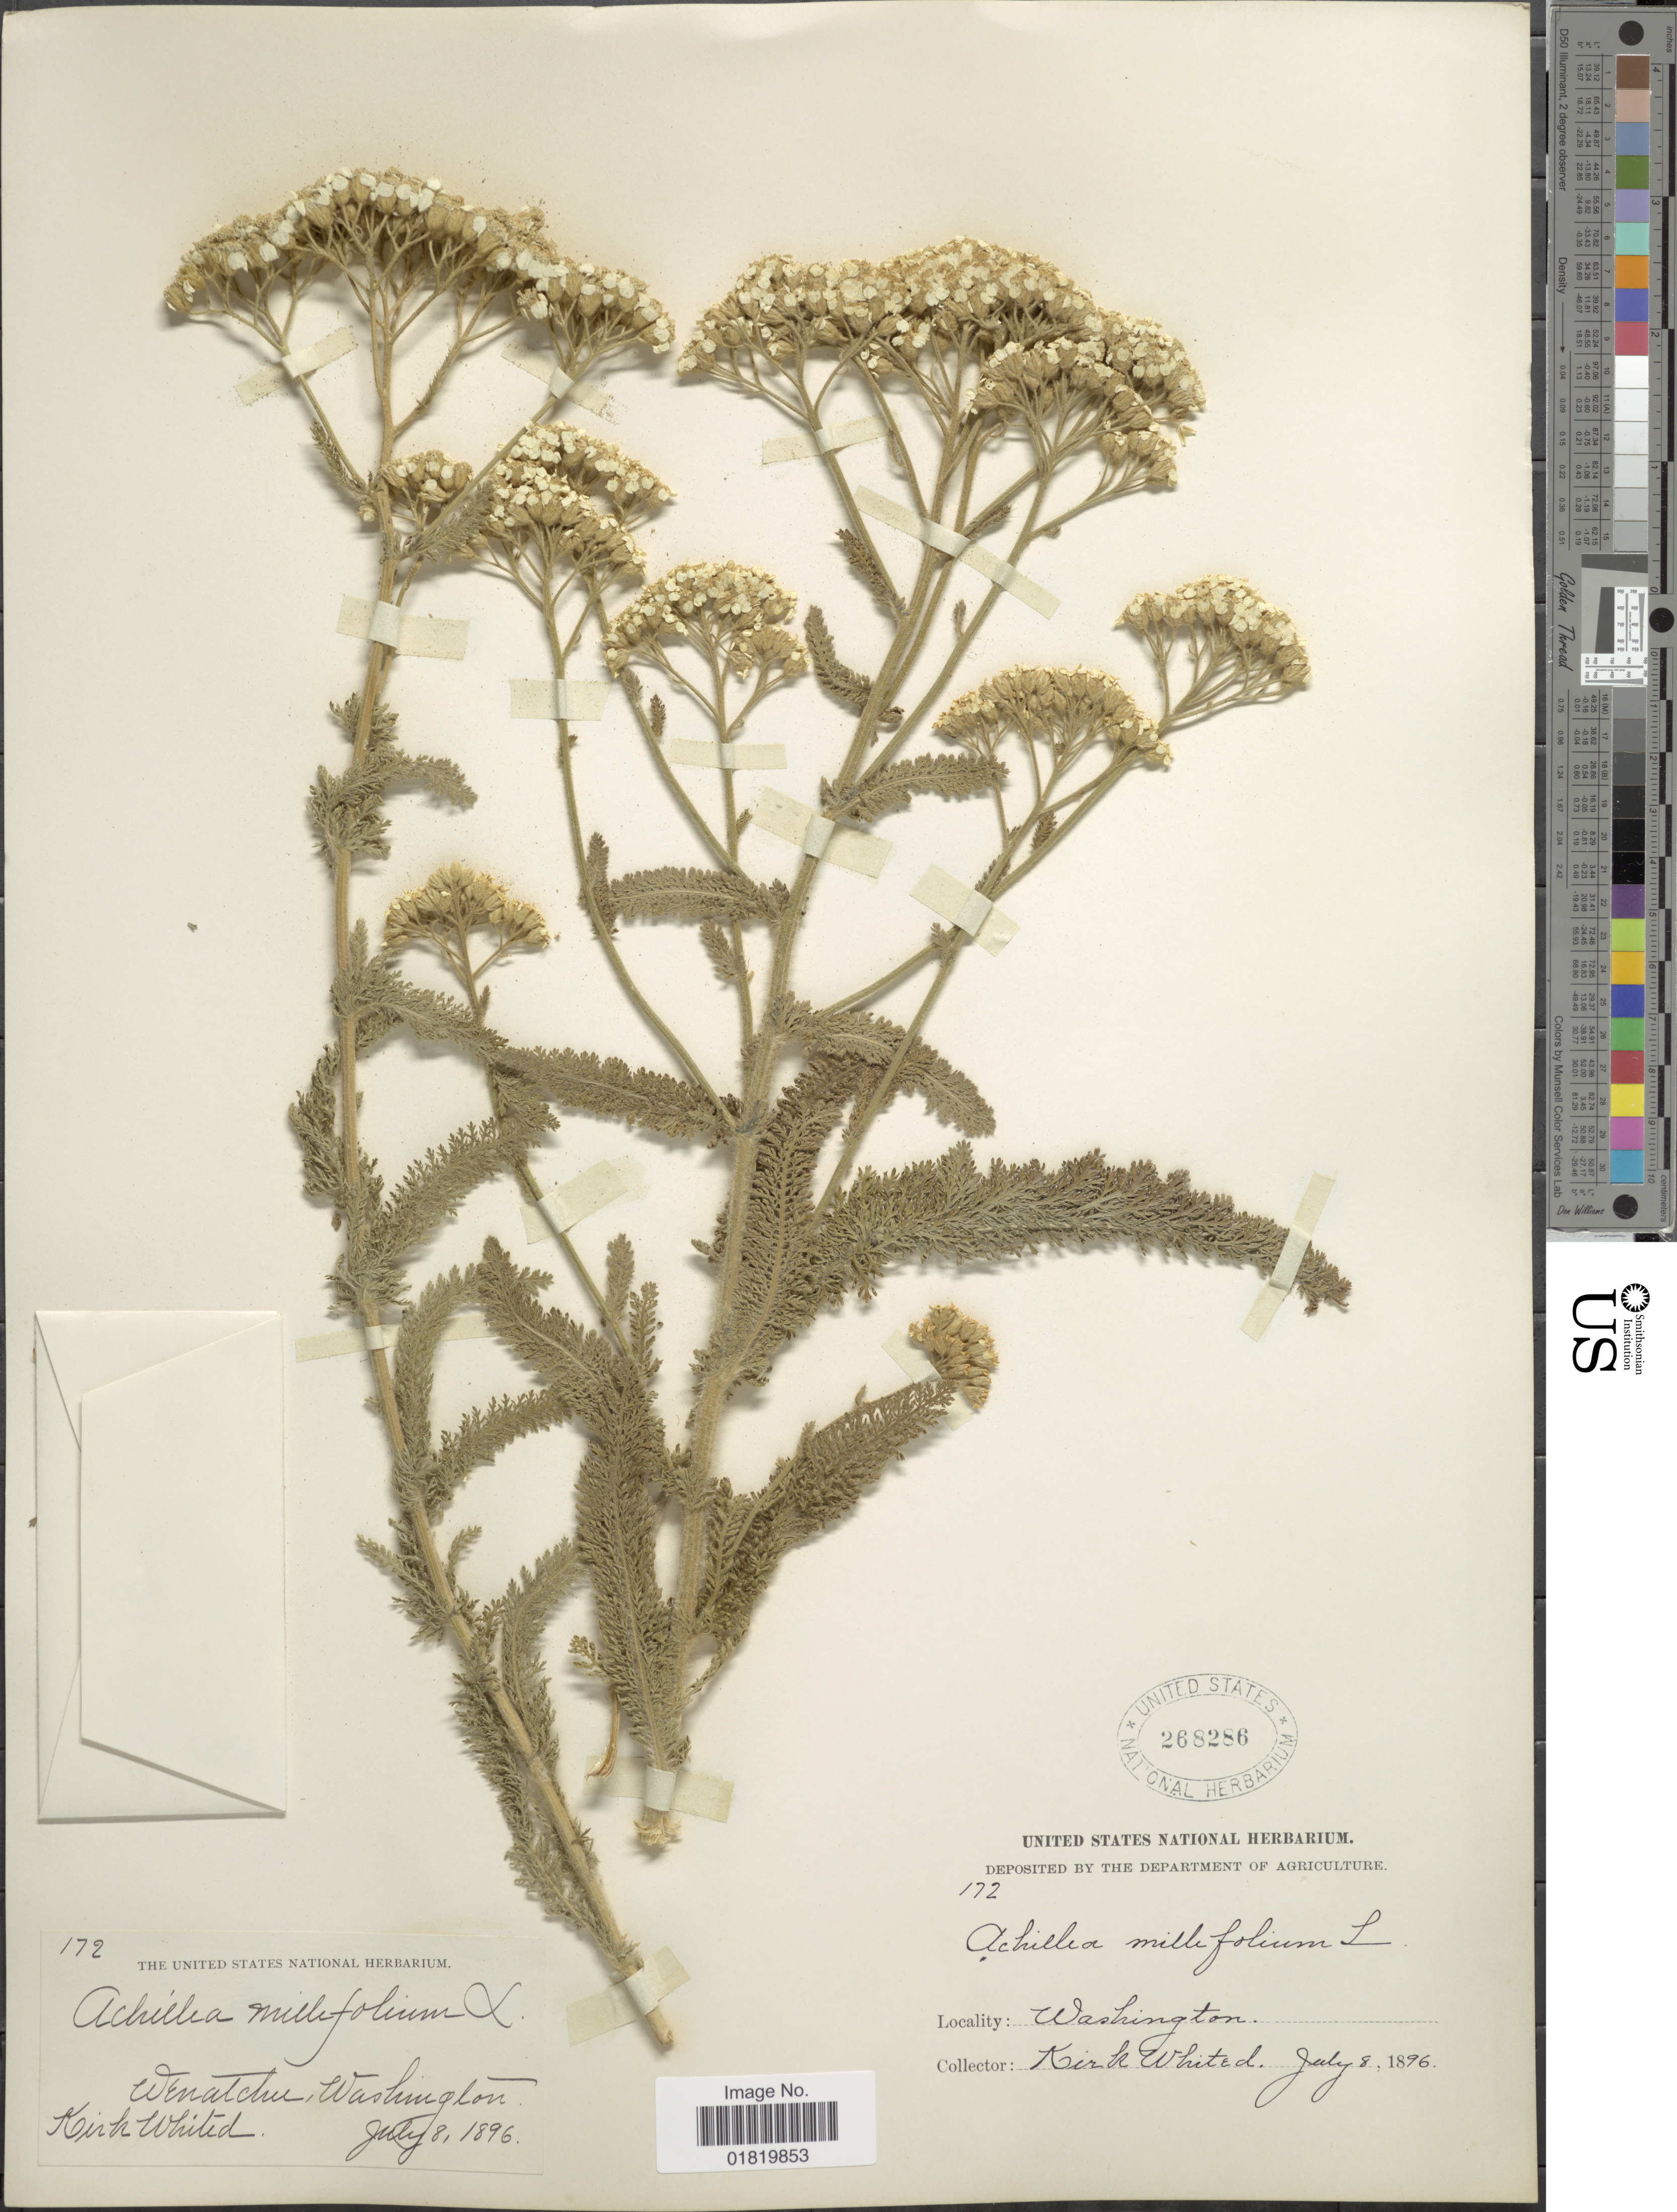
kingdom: Plantae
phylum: Tracheophyta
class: Magnoliopsida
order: Asterales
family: Asteraceae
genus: Achillea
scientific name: Achillea californica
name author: Pollard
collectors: K. Whited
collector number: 172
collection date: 1896-07-08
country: United States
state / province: Washington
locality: Wenatchu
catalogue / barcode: US 268286